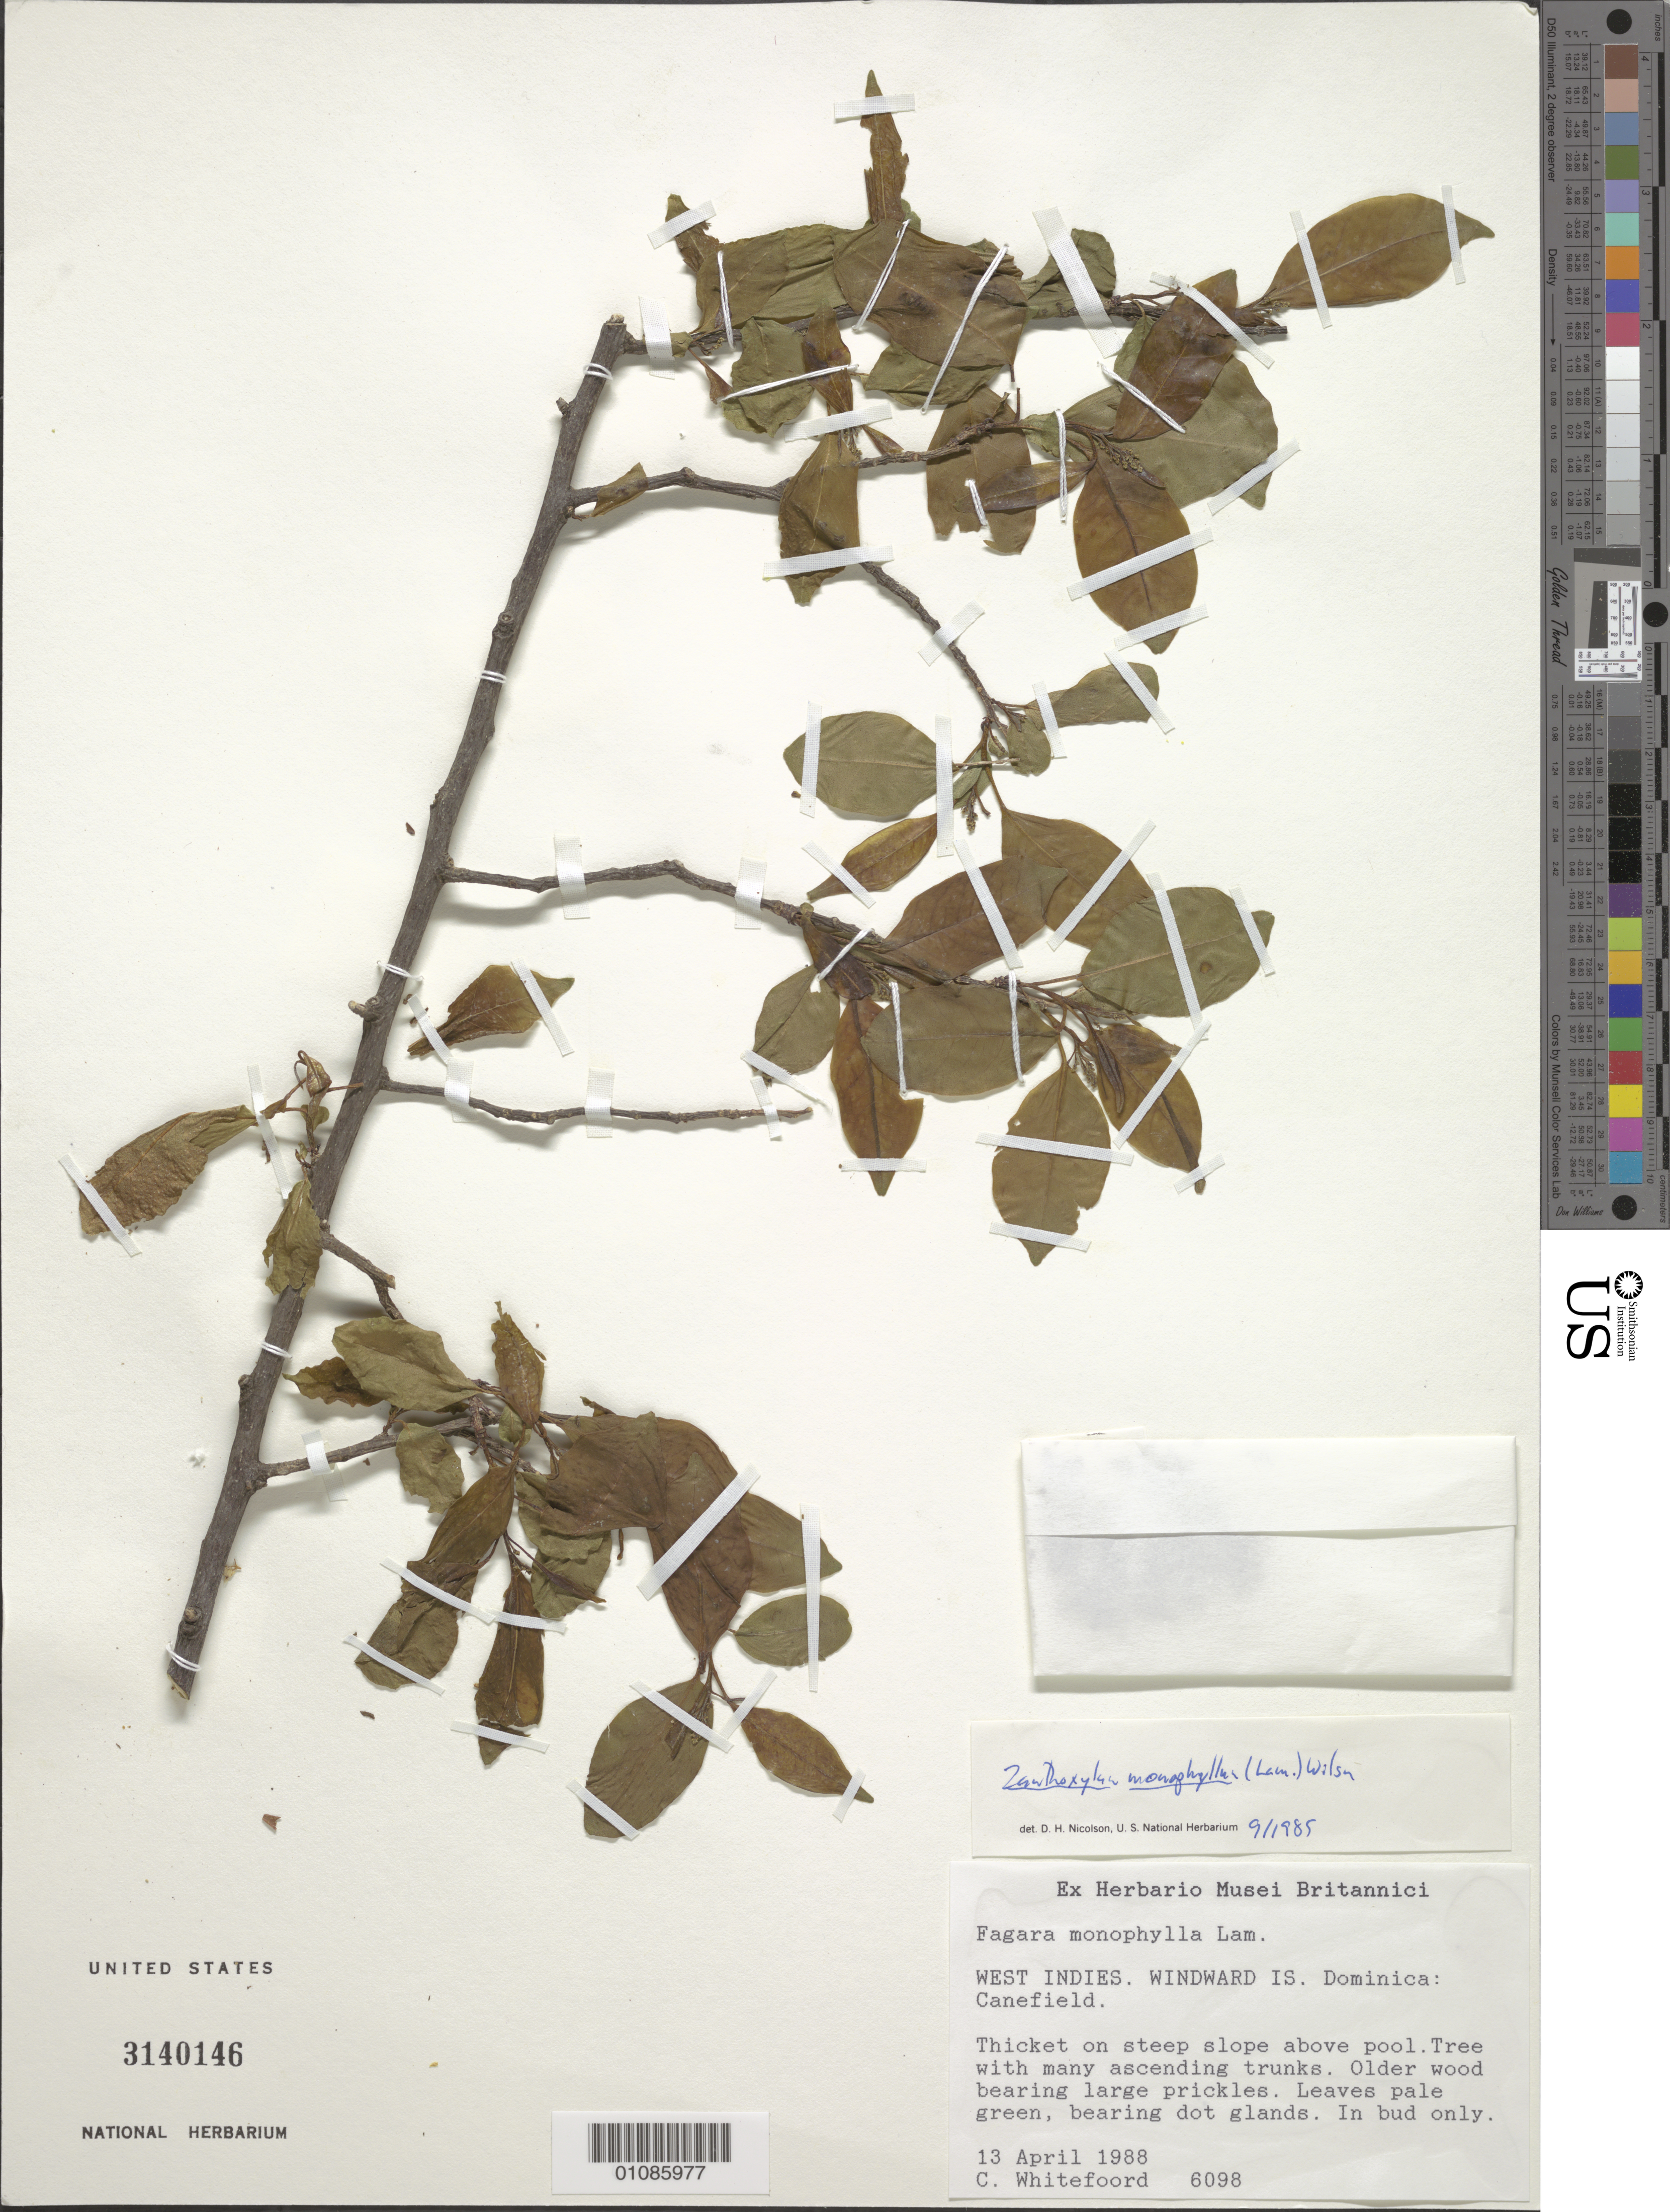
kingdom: Plantae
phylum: Tracheophyta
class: Magnoliopsida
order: Sapindales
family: Rutaceae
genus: Zanthoxylum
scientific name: Zanthoxylum monophyllum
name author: (Lam.) P. Wilson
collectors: C. Whitefoord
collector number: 6098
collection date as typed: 13 Apr 1988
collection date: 1988-04-13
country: Dominica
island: Dominica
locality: Thickets on steep slope above pool.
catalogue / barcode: US 3140146